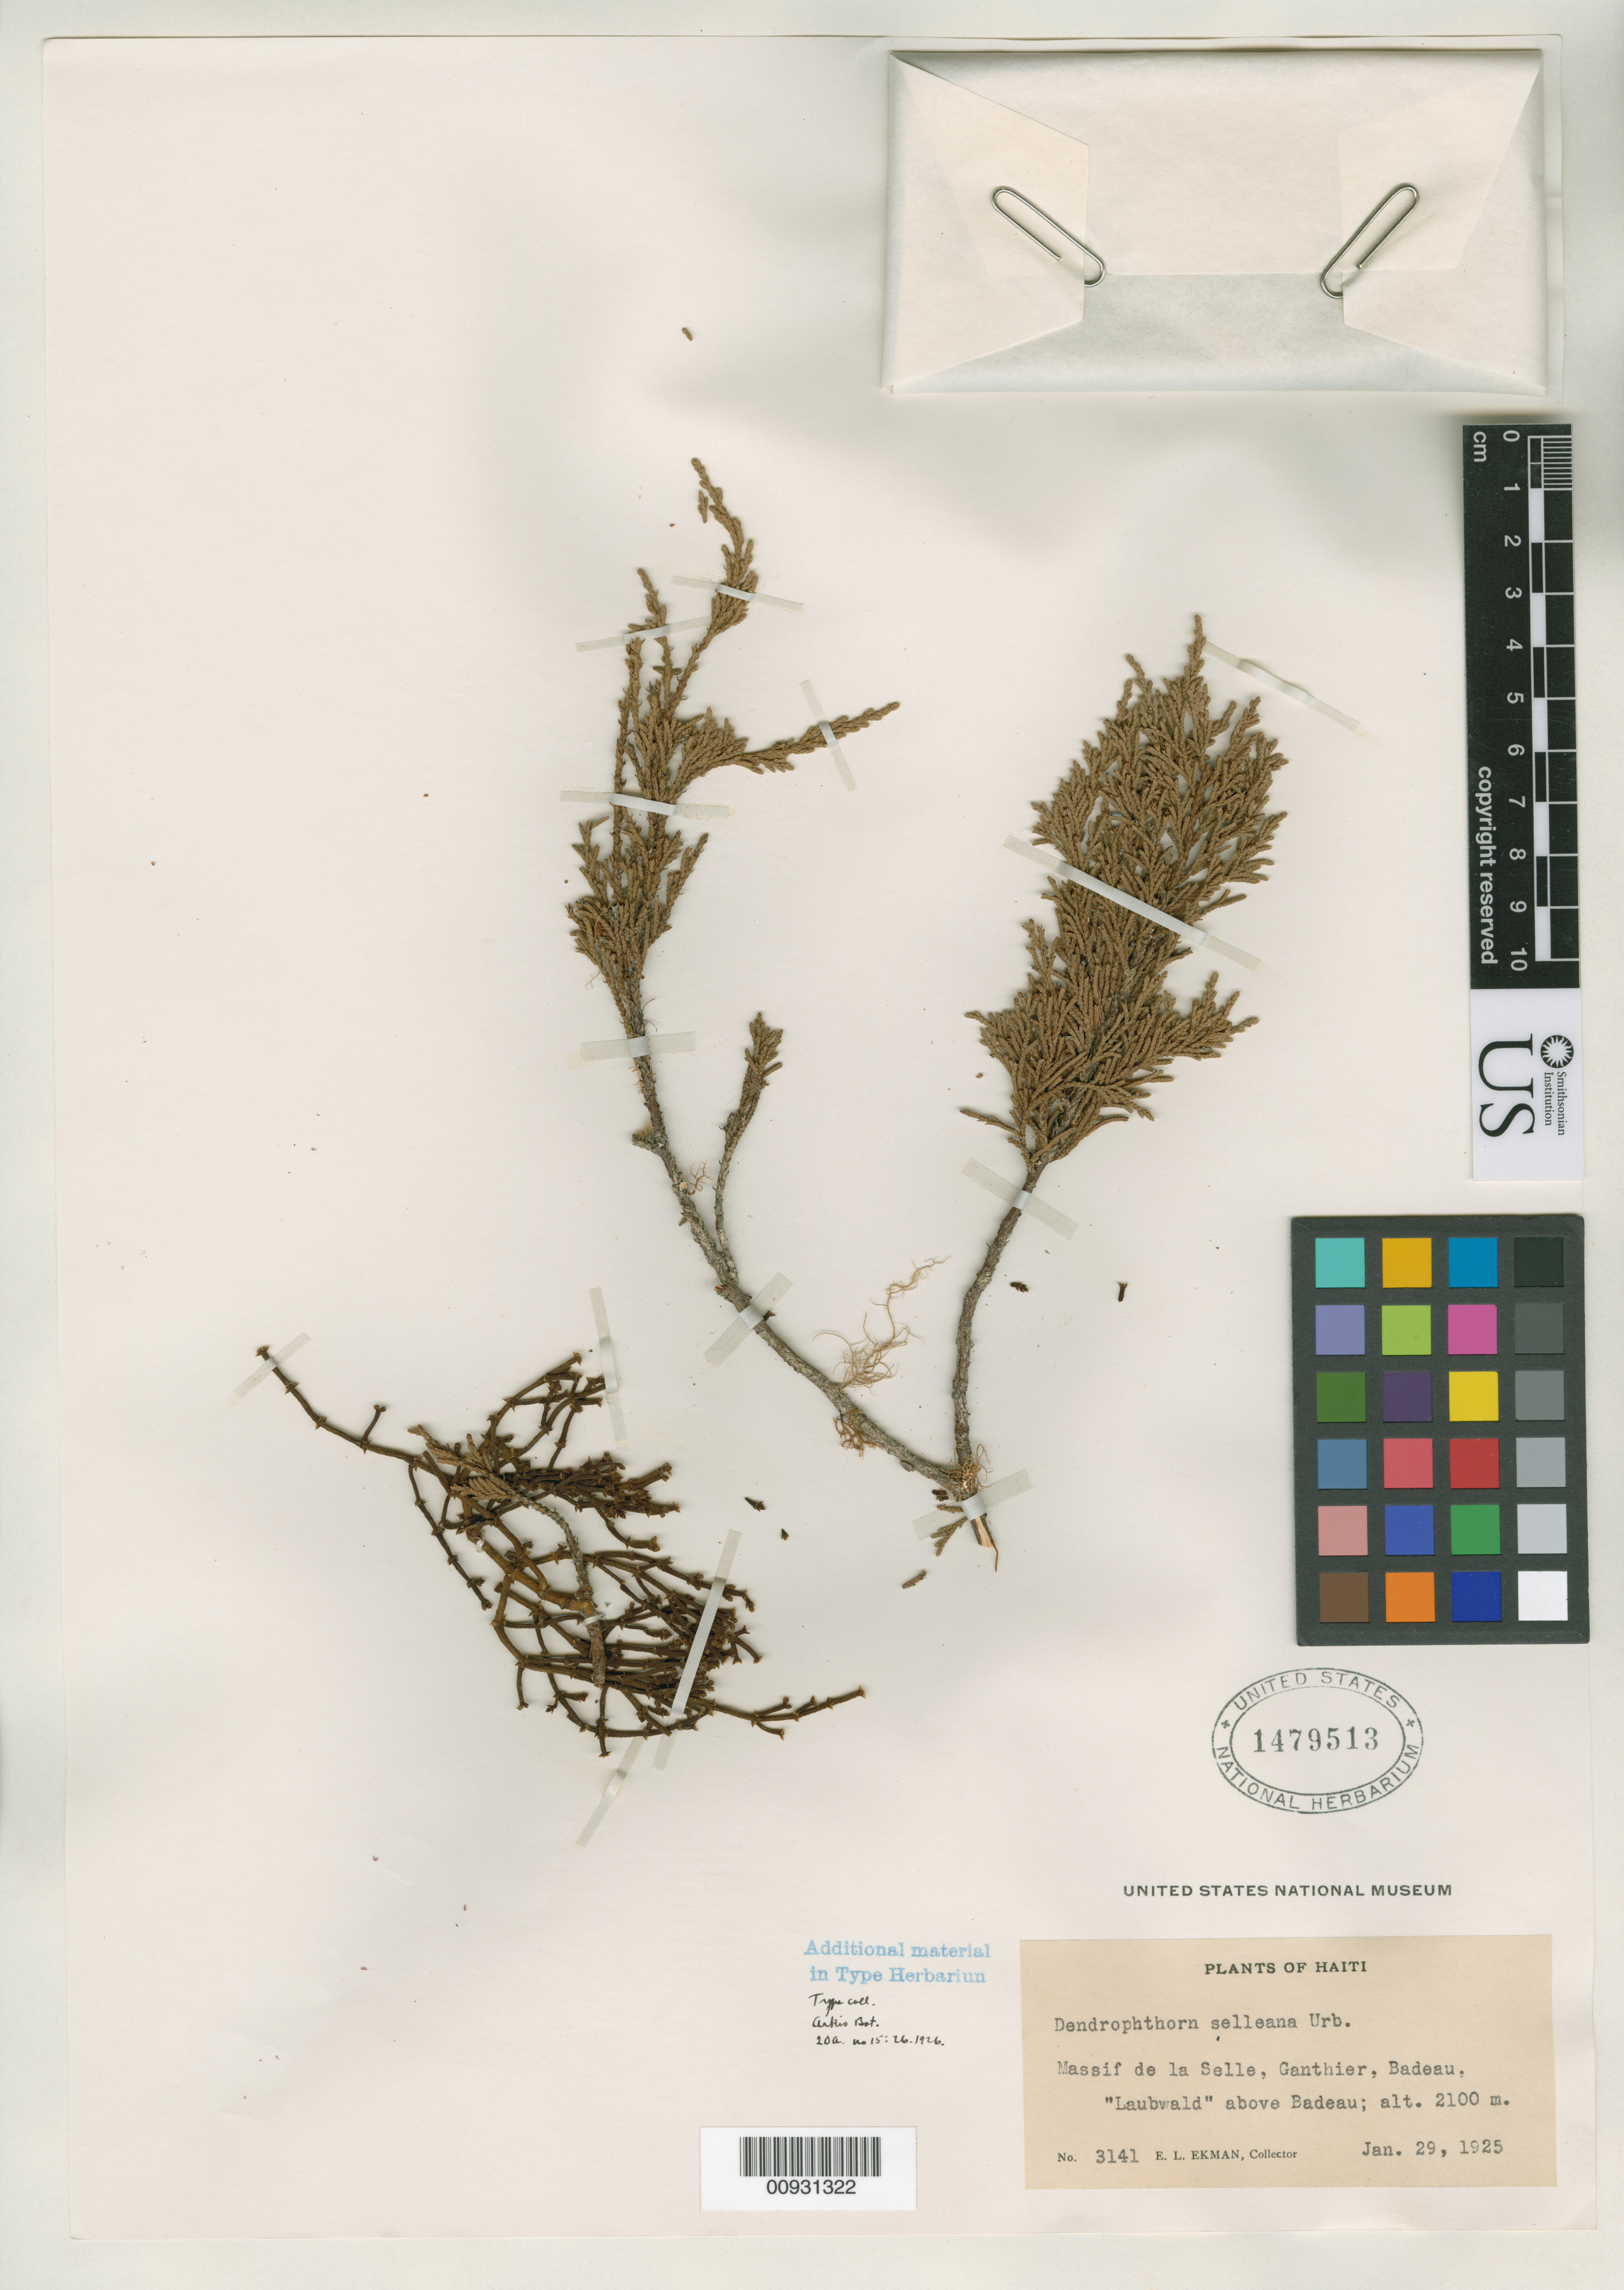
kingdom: Plantae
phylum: Tracheophyta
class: Magnoliopsida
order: Santalales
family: Viscaceae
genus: Dendrophthora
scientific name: Dendrophthora selleana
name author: Urb. & Ekman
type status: Isotype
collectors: E. L. Ekman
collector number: H3141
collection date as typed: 29 Jan 1925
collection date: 1925-01-29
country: Haiti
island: Hispaniola Island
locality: Massif de la Selle, Ganthier, Badeau, "Laubwald" above Badeau.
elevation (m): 2100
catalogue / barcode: US 1479513